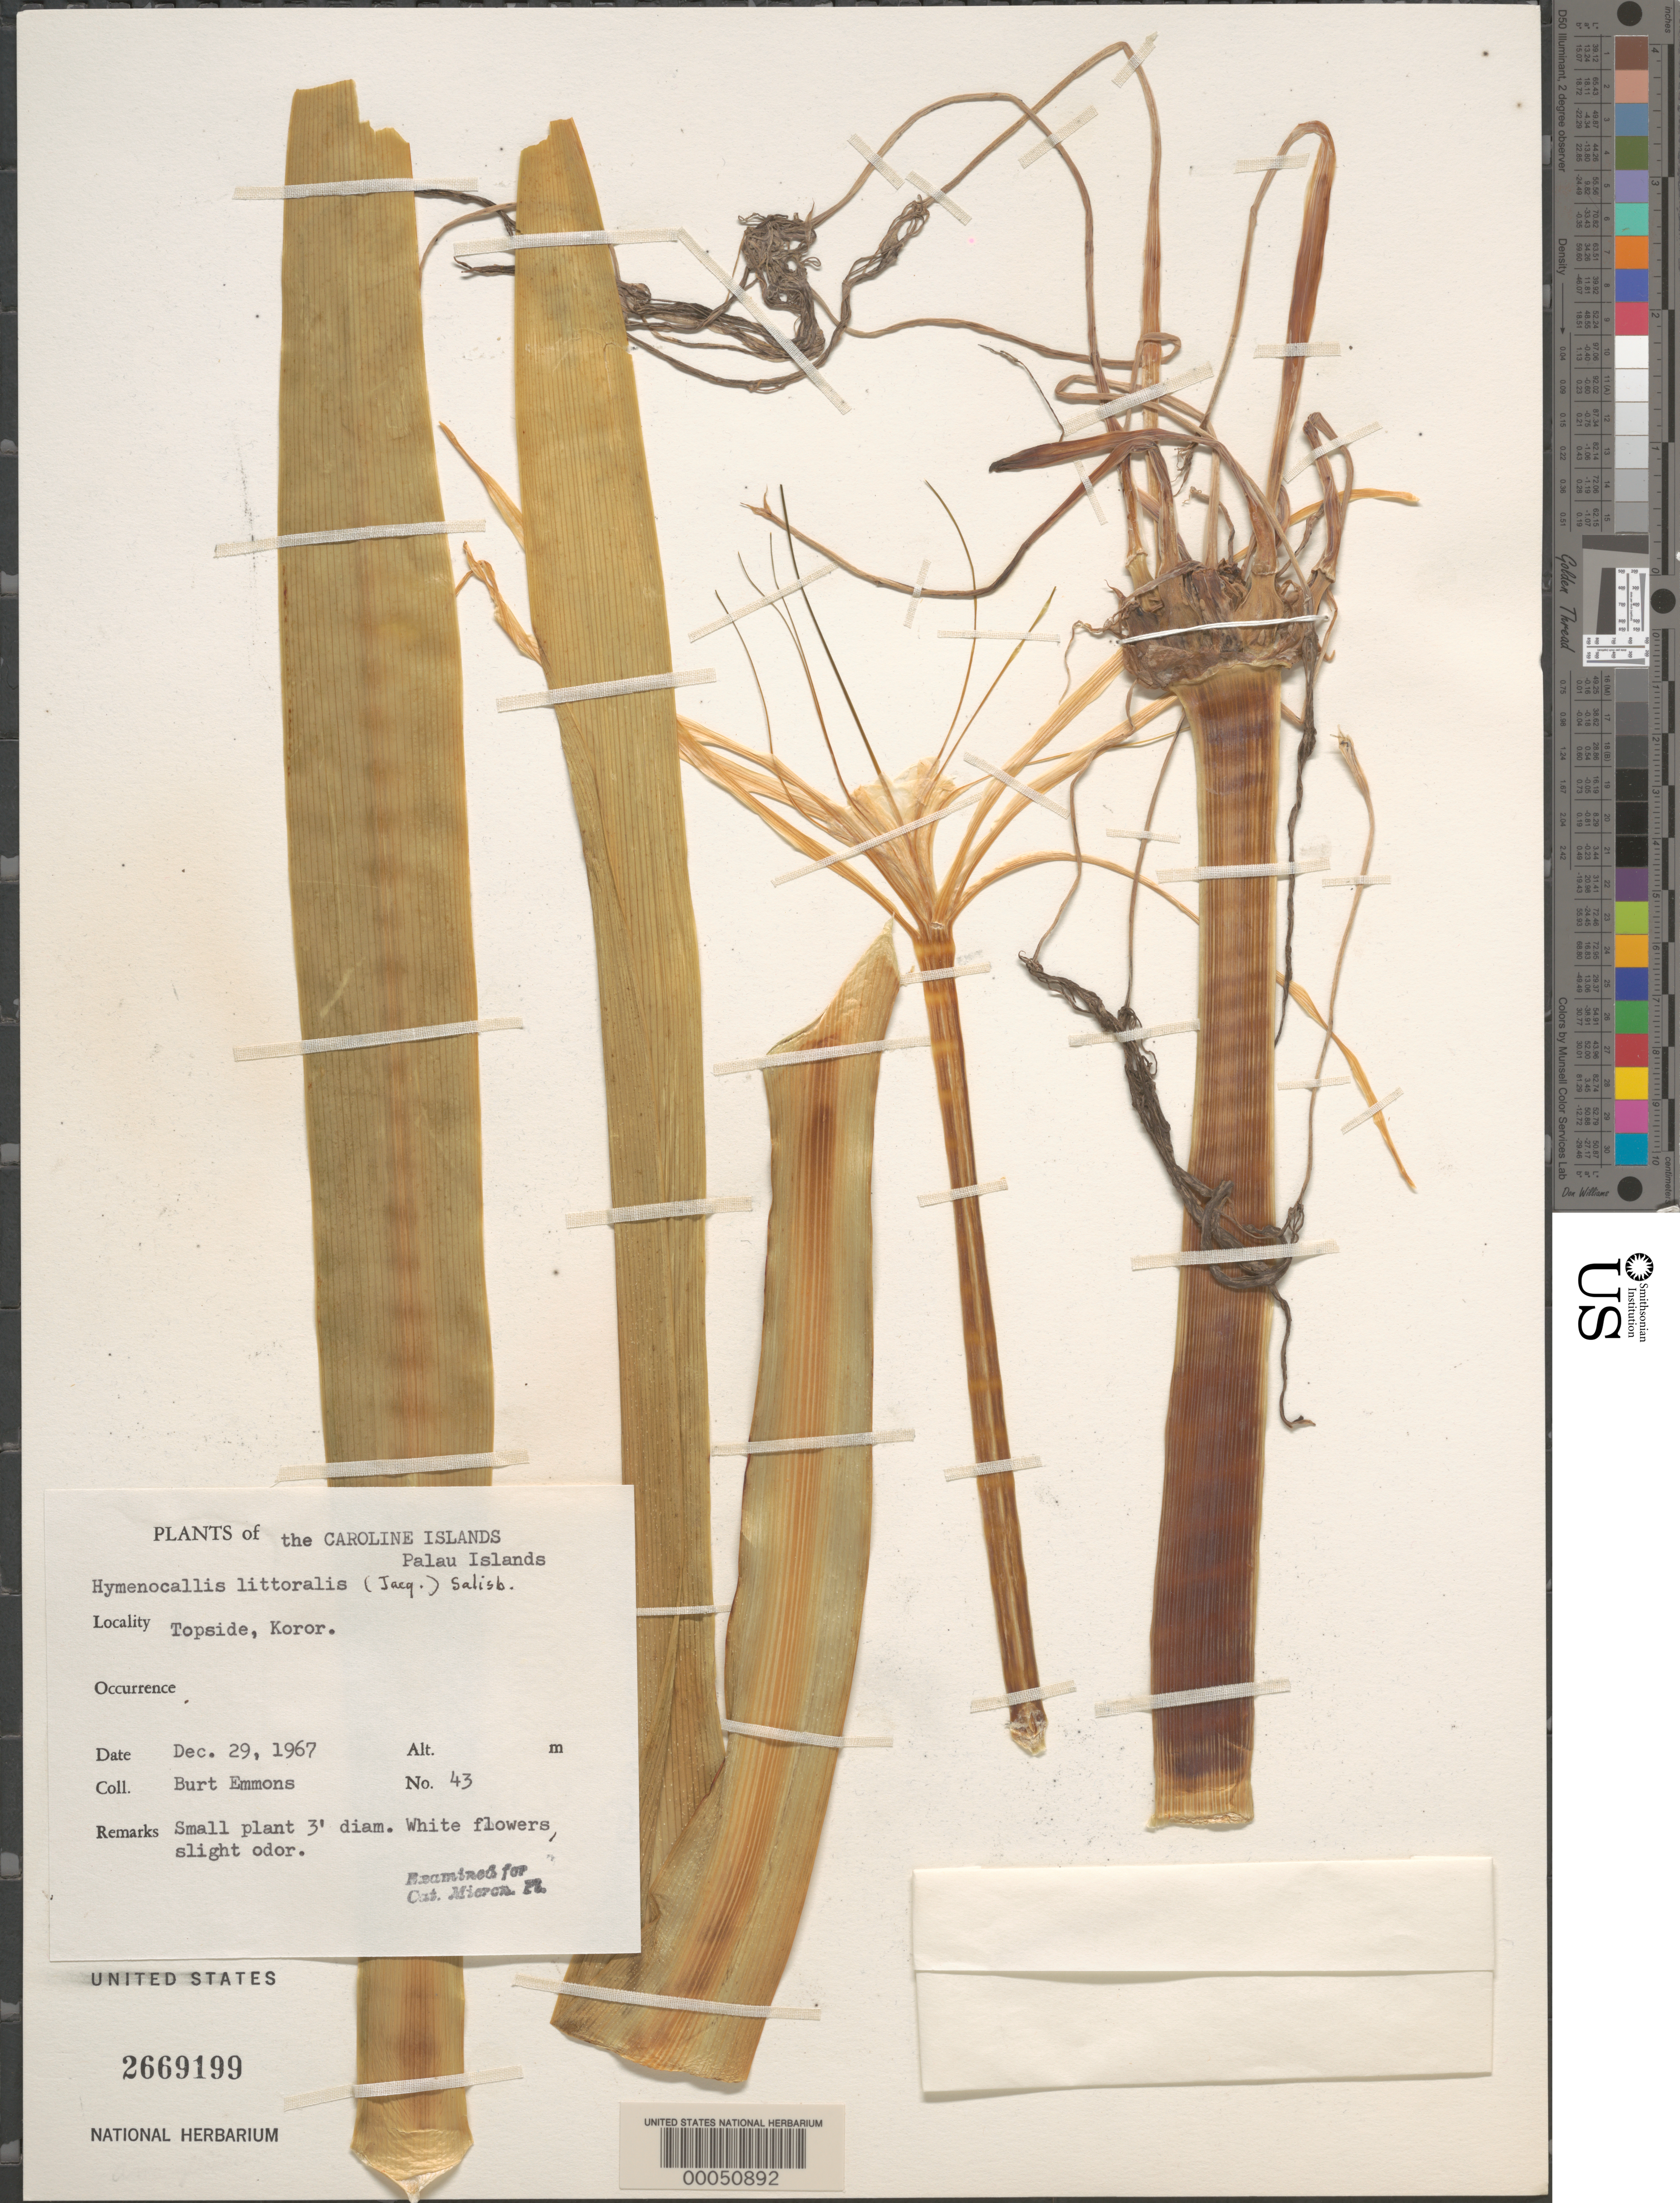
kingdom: Plantae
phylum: Tracheophyta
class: Liliopsida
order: Asparagales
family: Amaryllidaceae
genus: Hymenocallis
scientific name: Hymenocallis littoralis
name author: (Jacq.) Salisb.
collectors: B. Emmons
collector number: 43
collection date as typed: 29 Dec 1967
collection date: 1967-12-29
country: Palau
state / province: Koror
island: Oreor (Koror)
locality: Koror, topside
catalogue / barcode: US 2669199